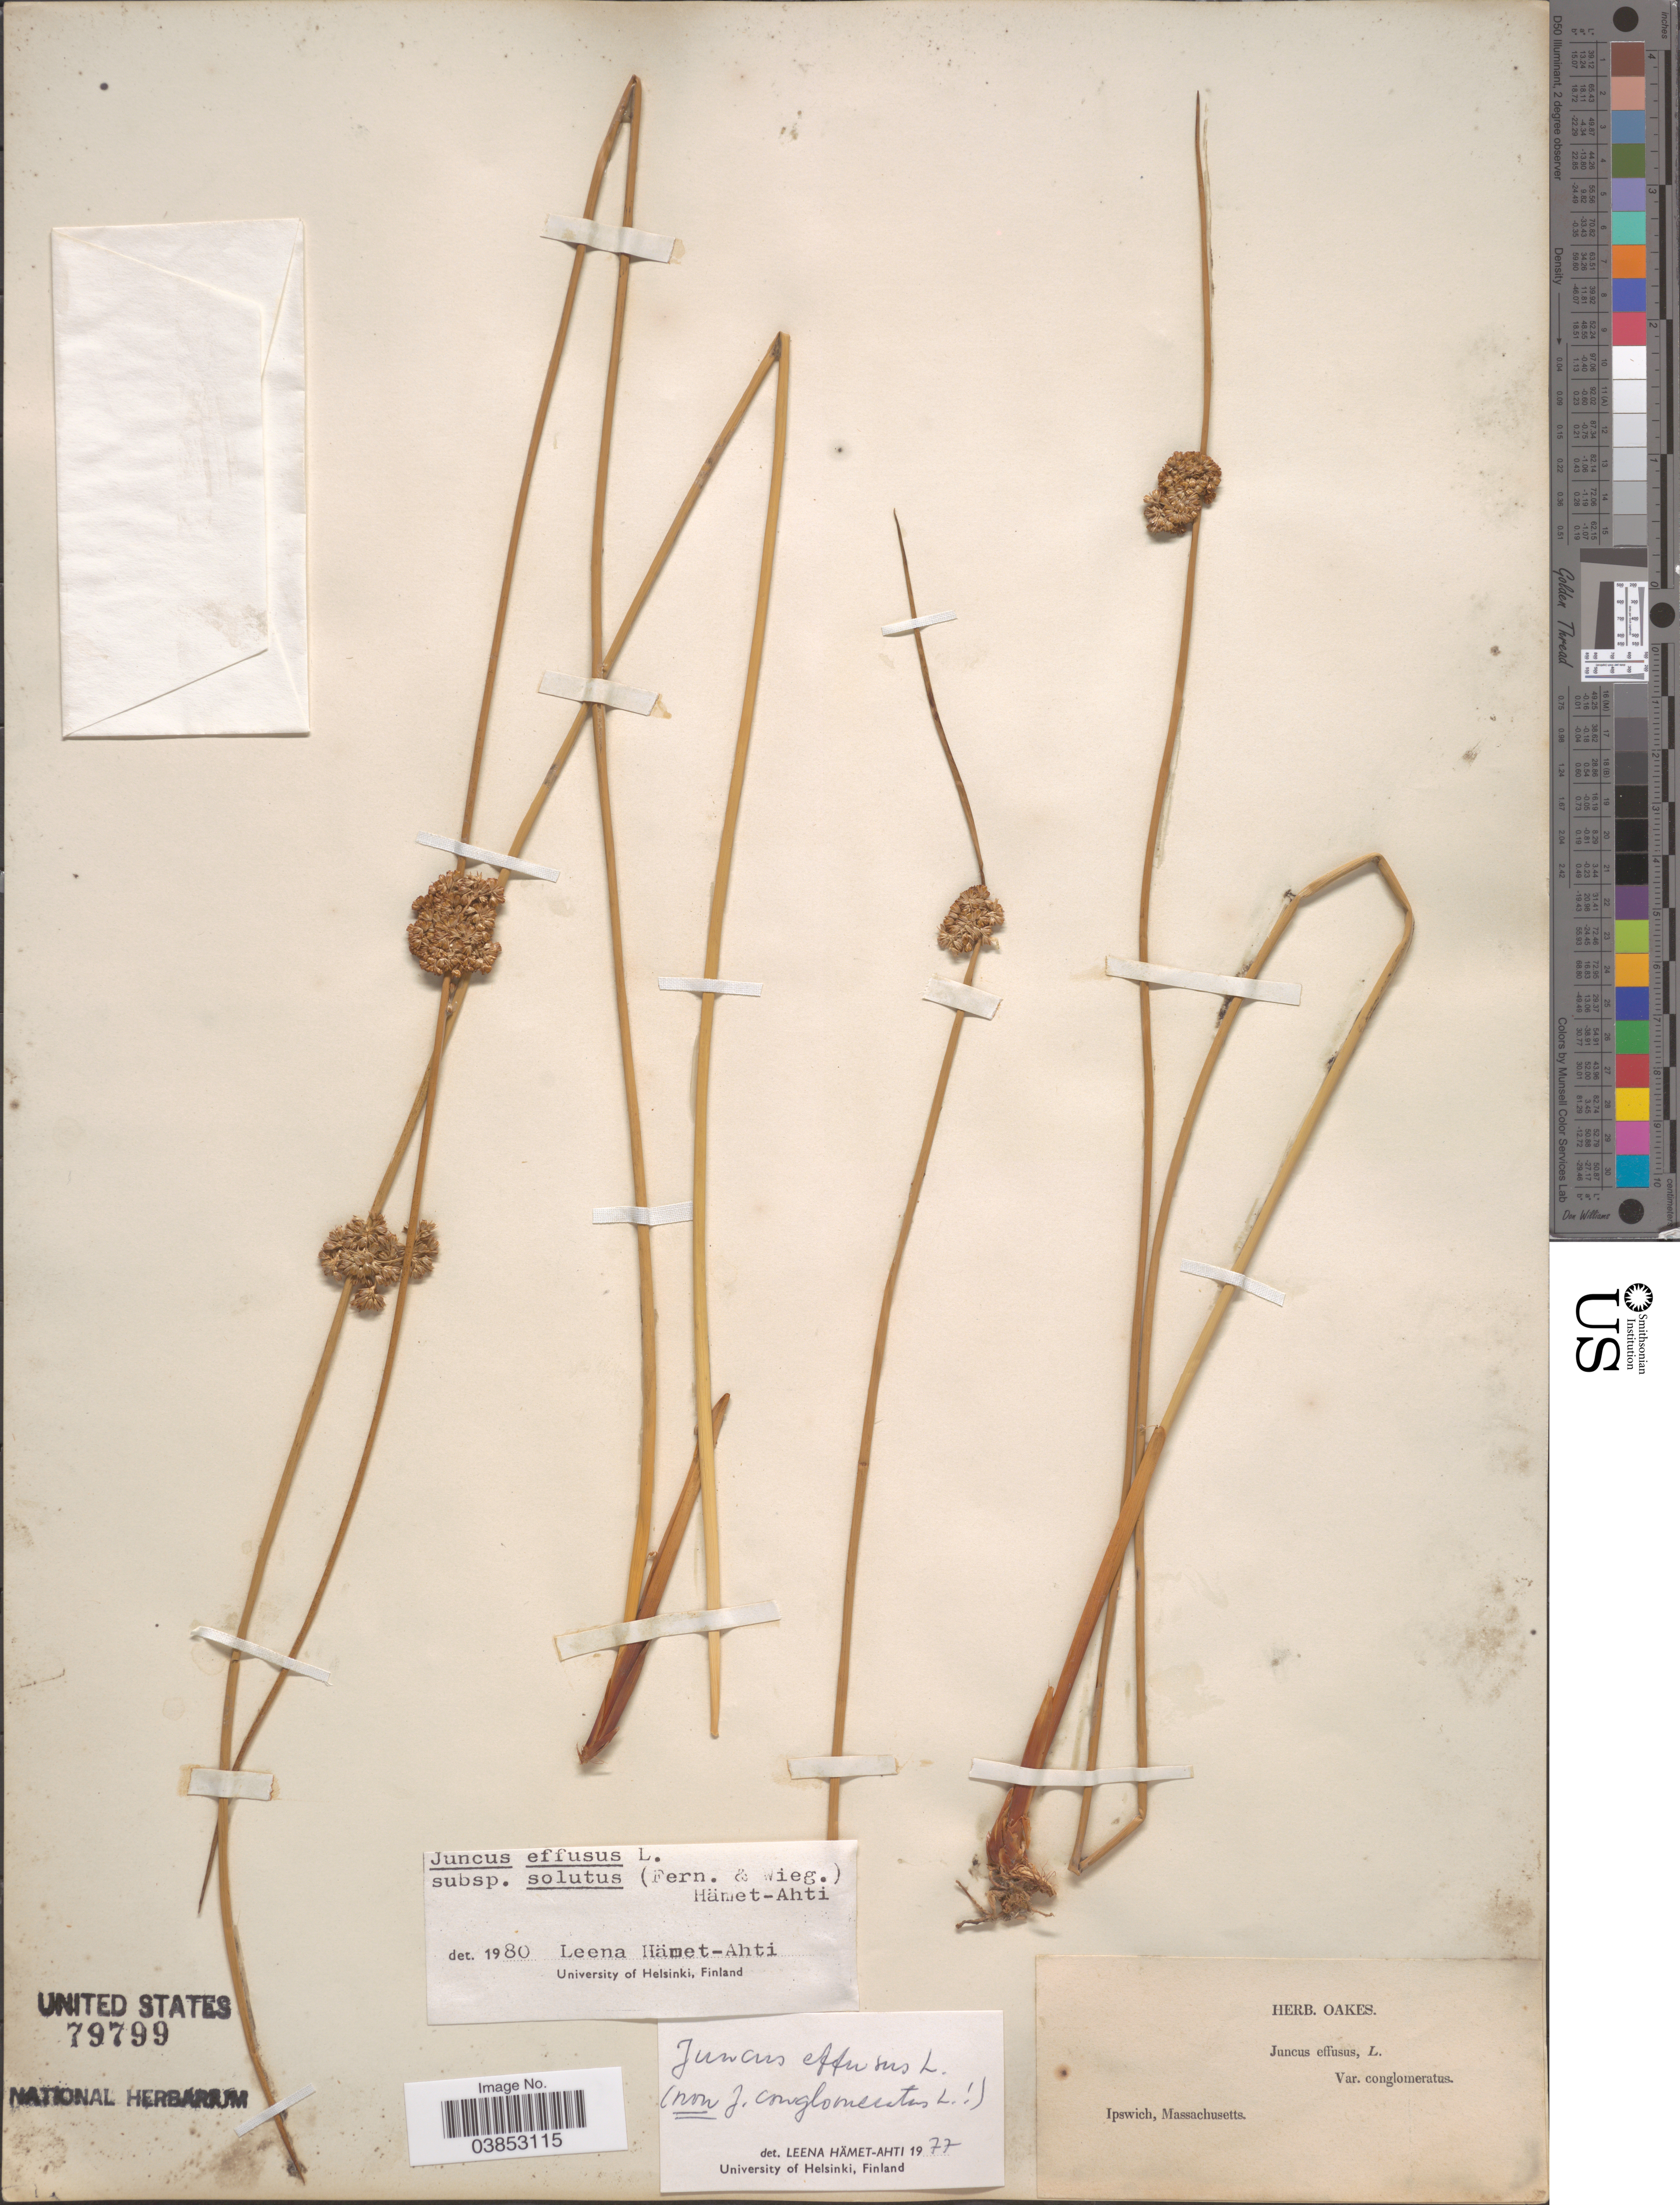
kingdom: Plantae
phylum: Tracheophyta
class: Liliopsida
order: Poales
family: Juncaceae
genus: Juncus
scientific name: Juncus effusus var. solutus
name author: Fernald & Wiegand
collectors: ex herb. Oakes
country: United States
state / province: Massachusetts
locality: Ipswich.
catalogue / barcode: US 79799